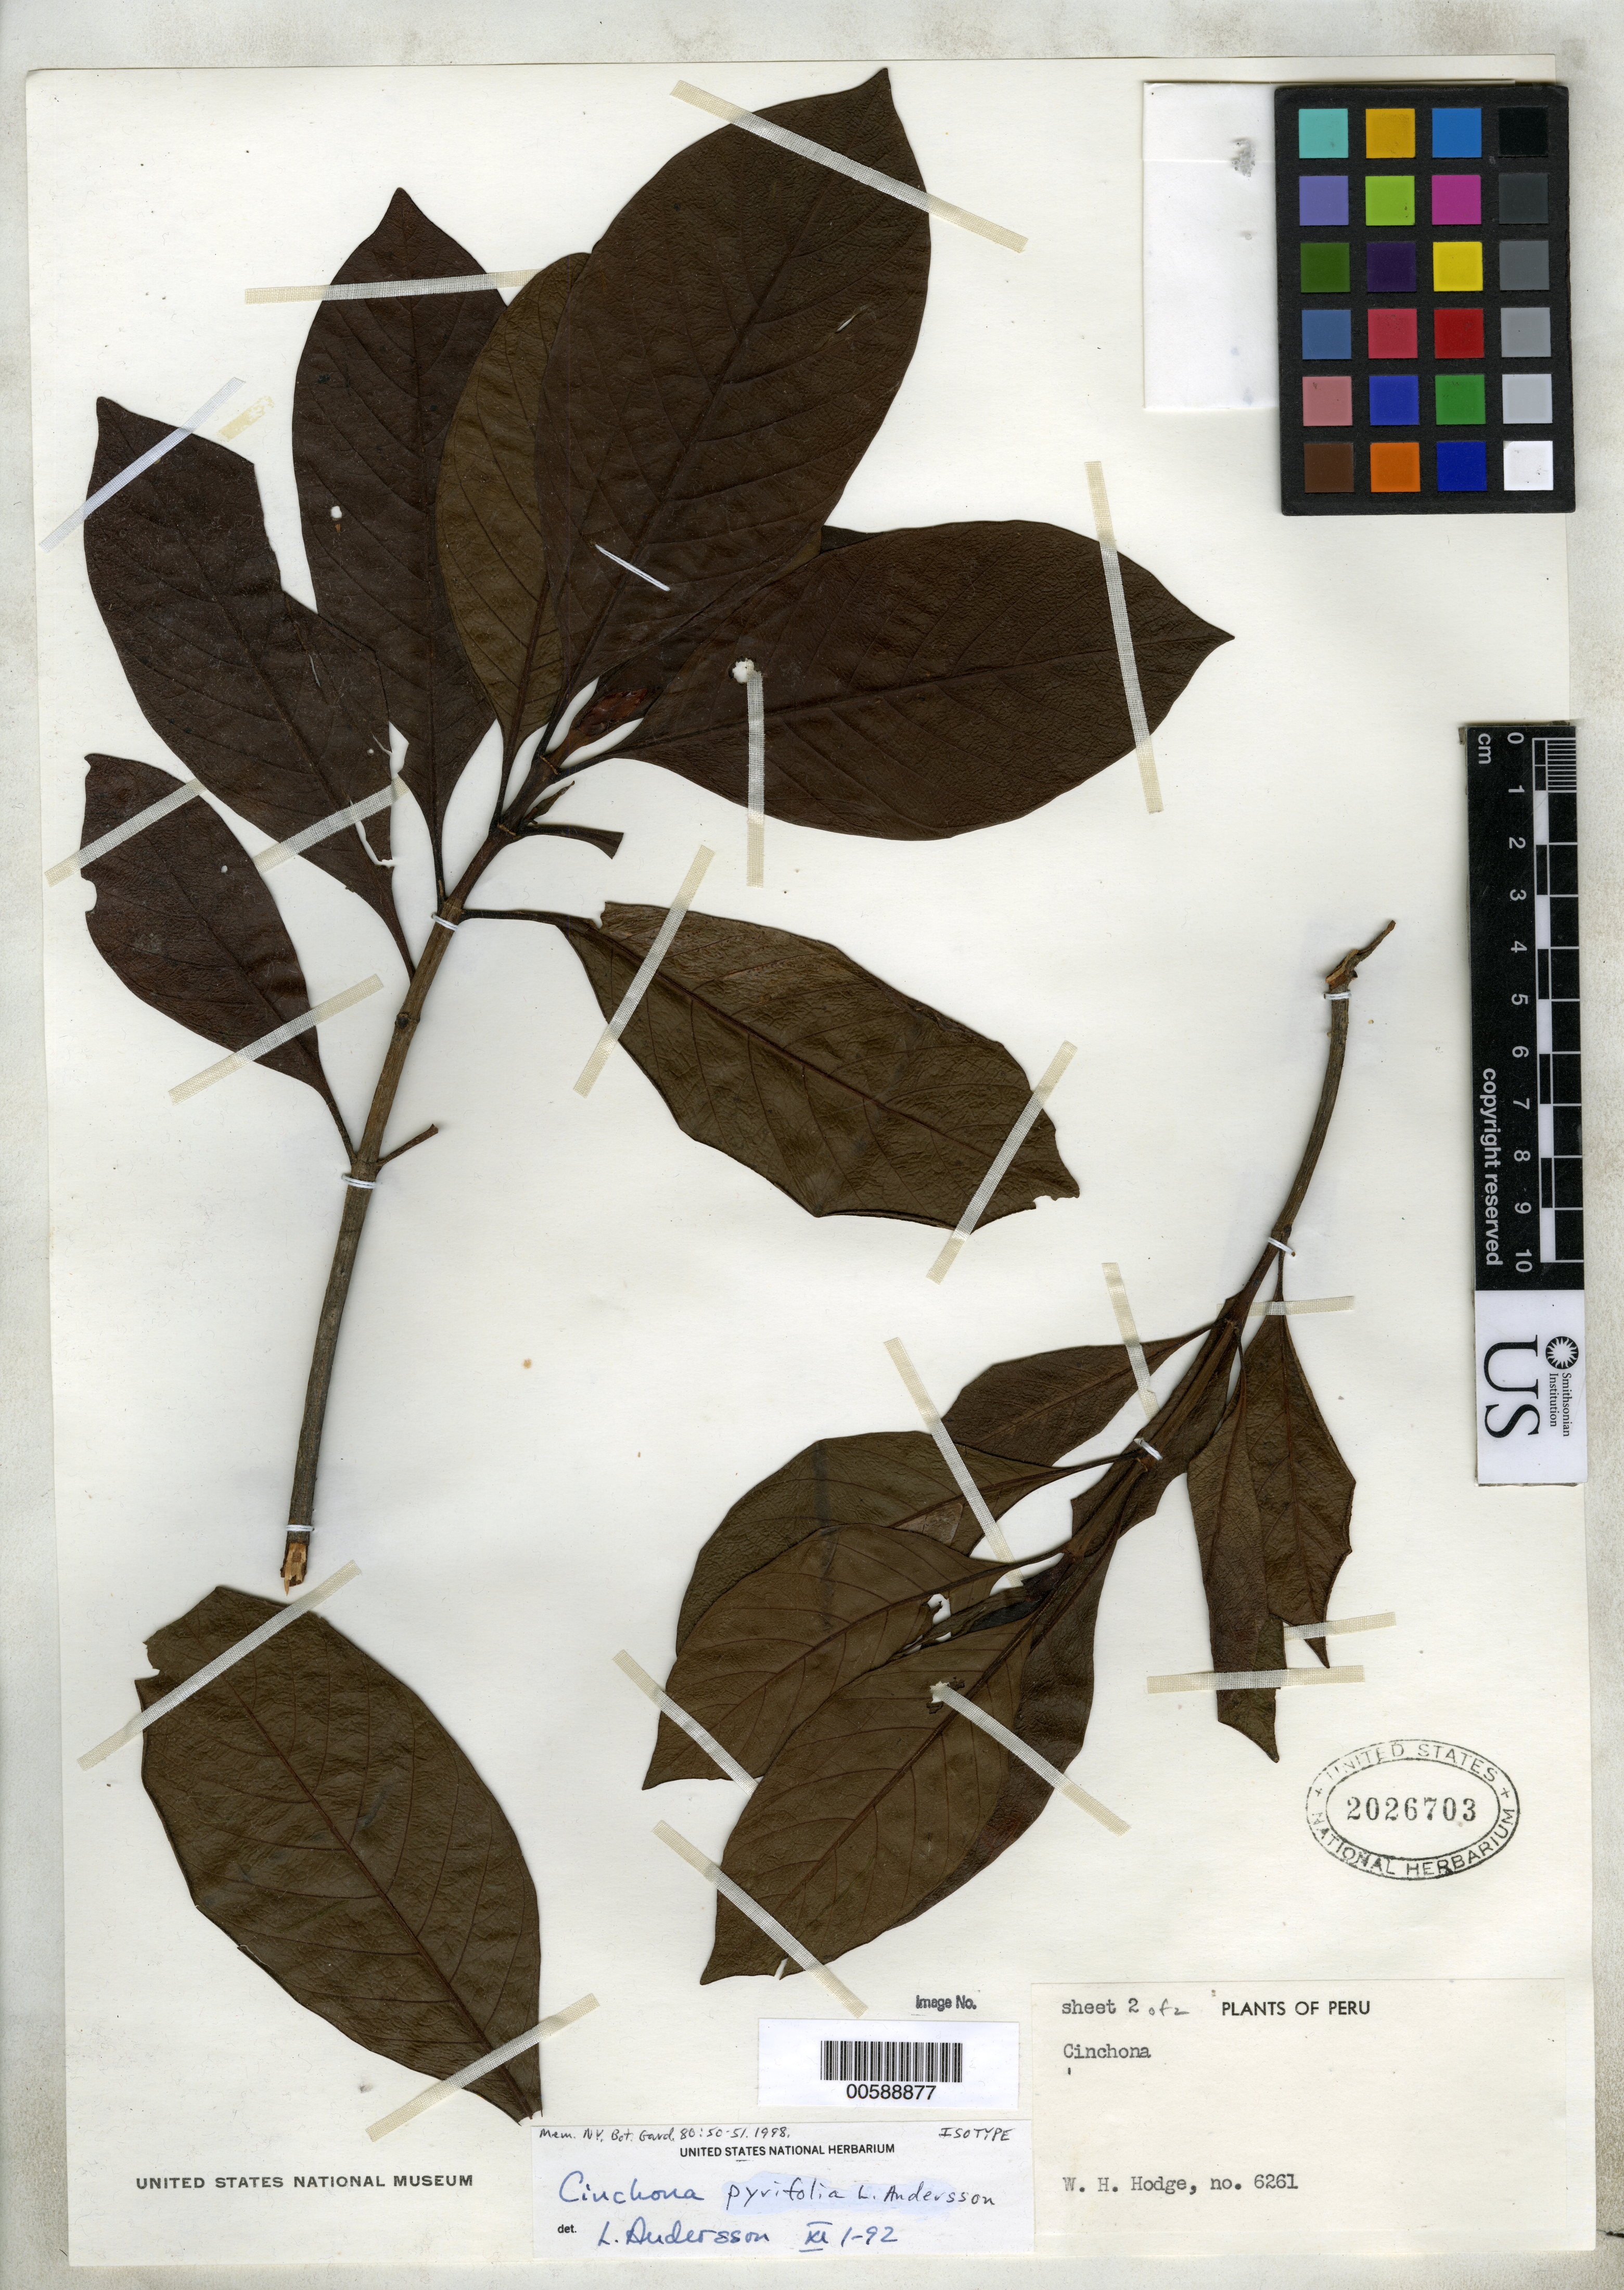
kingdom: Plantae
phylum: Tracheophyta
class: Magnoliopsida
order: Gentianales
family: Rubiaceae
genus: Cinchona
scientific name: Cinchona pyrifolia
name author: L. Andersson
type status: Isotype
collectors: W. Hodge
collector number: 6261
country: Peru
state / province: San Martín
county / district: Mariscal Cáceres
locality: Rio Huallaga, margen Derecha del; Balsa Probana; dtto. Tocache Nuevo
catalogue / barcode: US 2026703